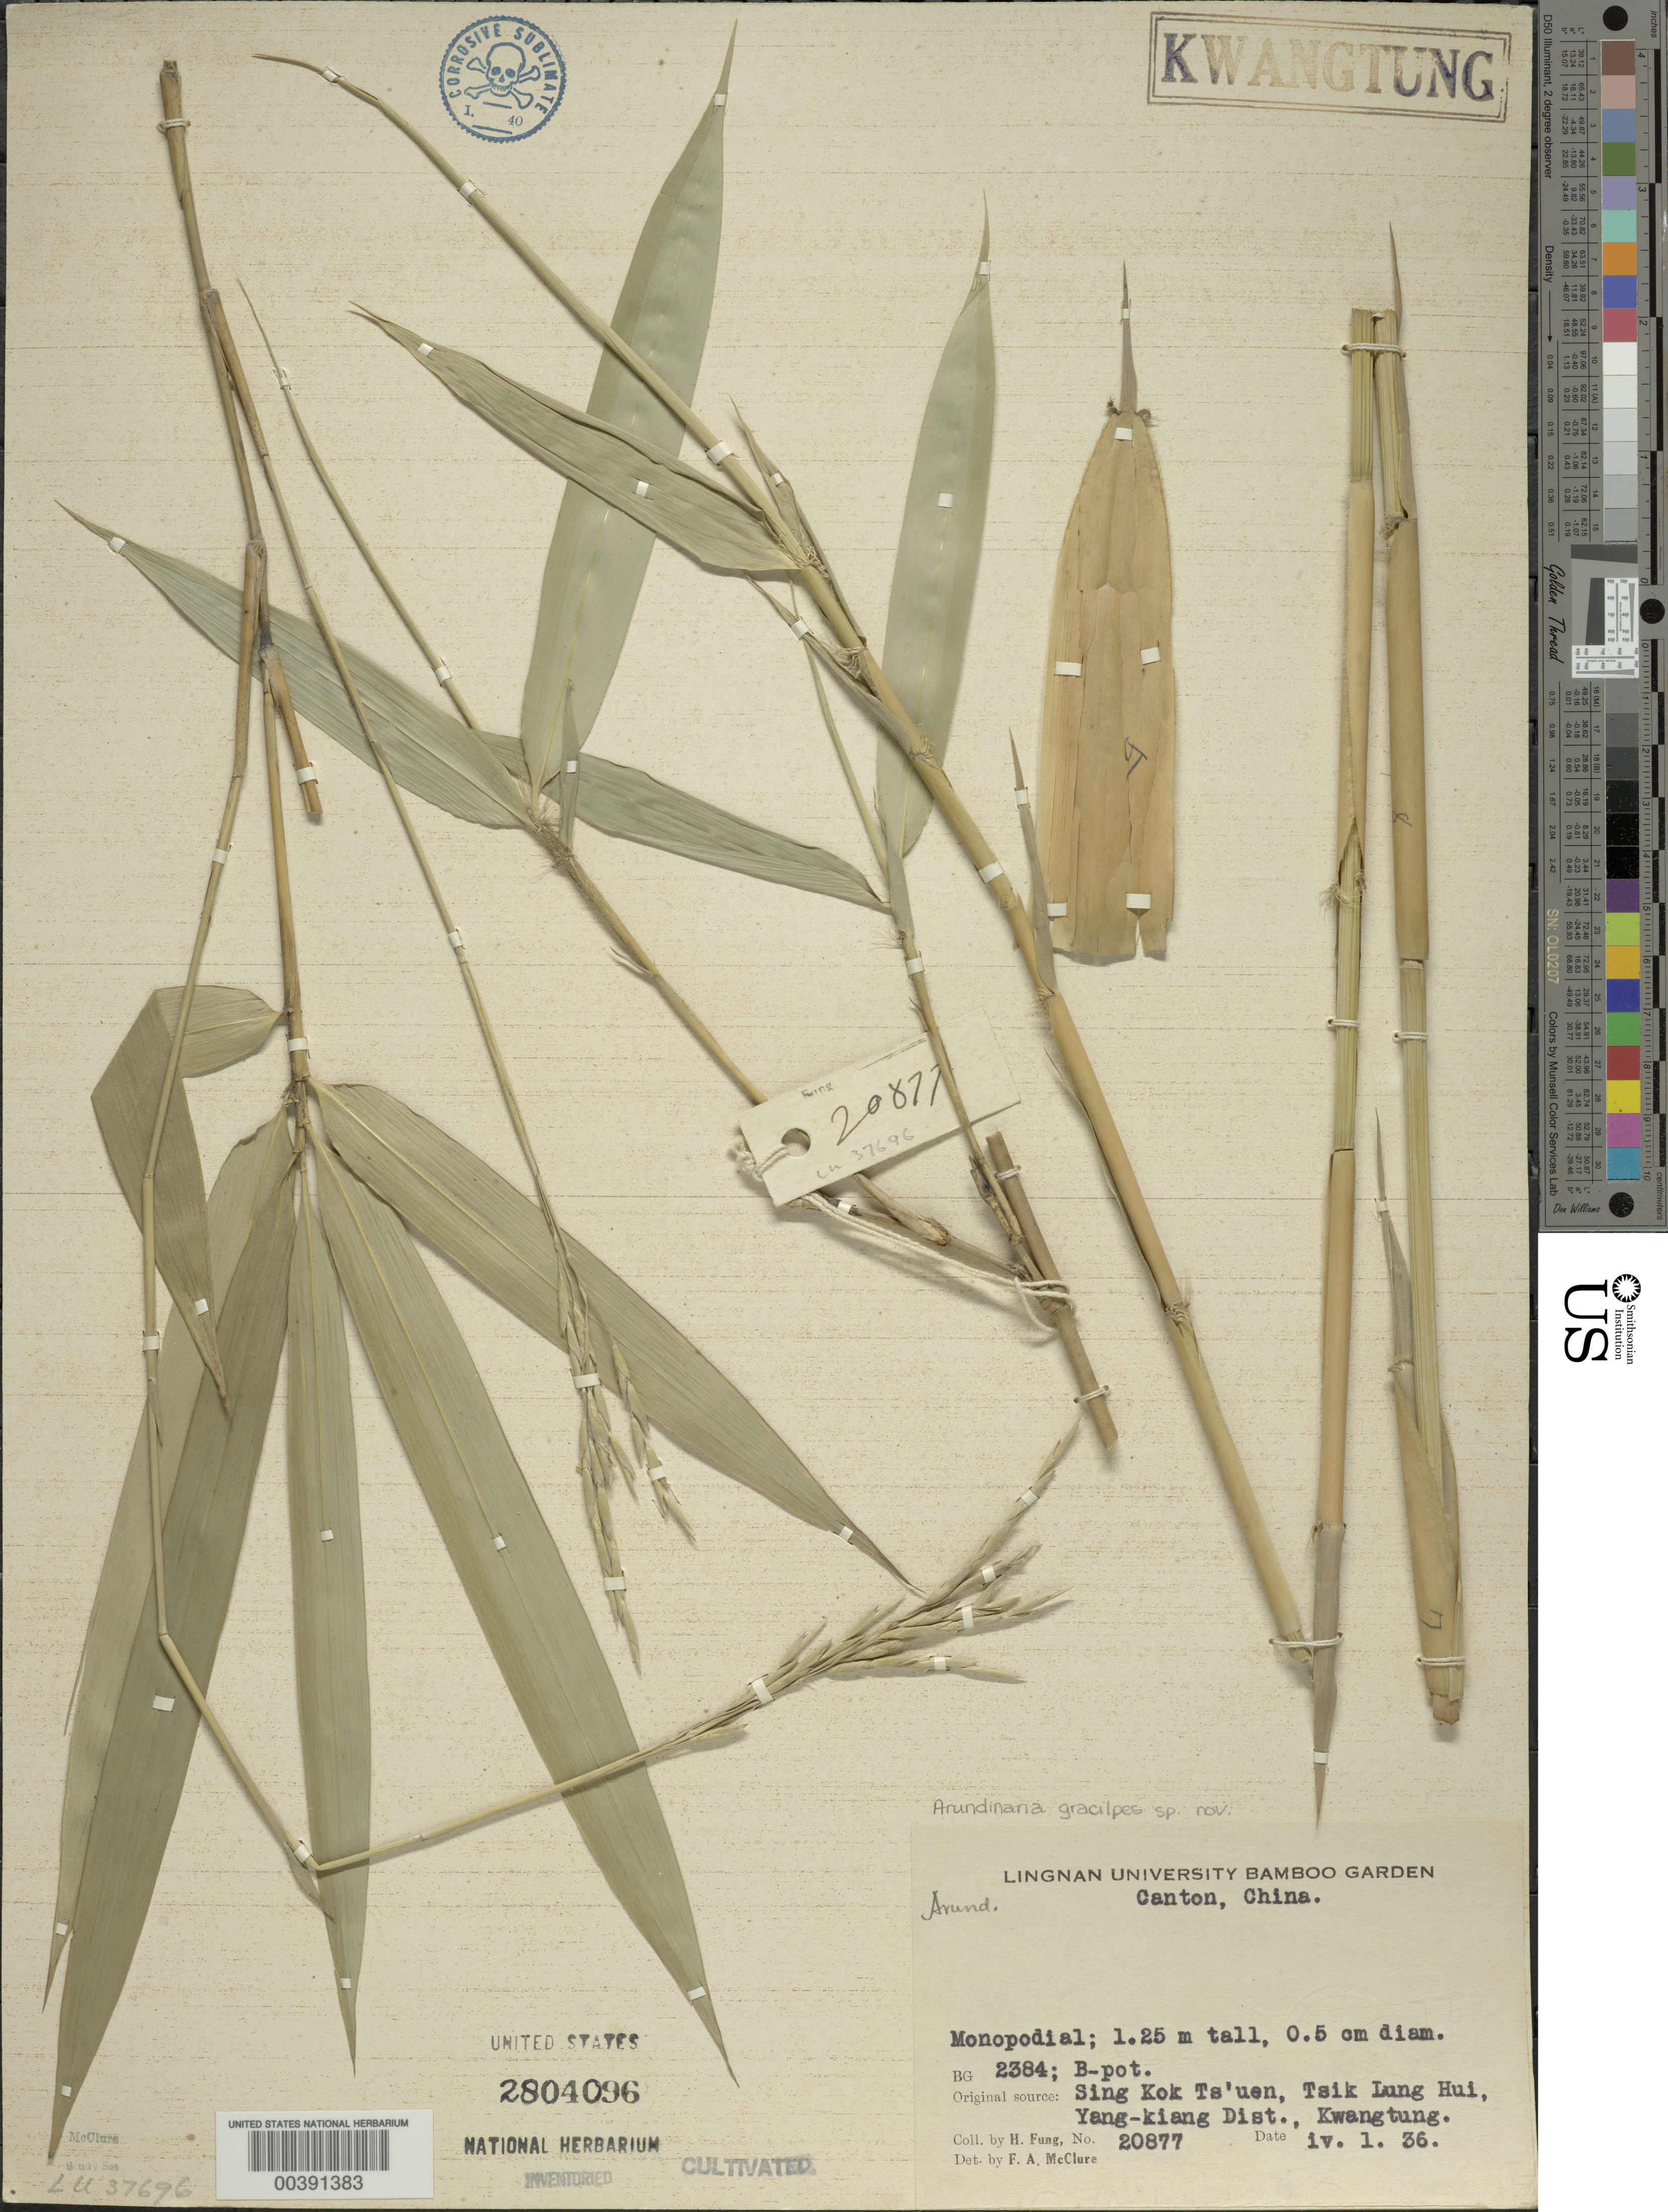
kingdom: Plantae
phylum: Tracheophyta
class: Liliopsida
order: Poales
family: Poaceae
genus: Arundinaria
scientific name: Arundinaria sp.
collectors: H. L. Fung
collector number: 20877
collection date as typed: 01 Apr 1936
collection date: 1936-04-01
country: China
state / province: Guangdong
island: Honam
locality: Lingnan univ. bg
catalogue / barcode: US 2804096